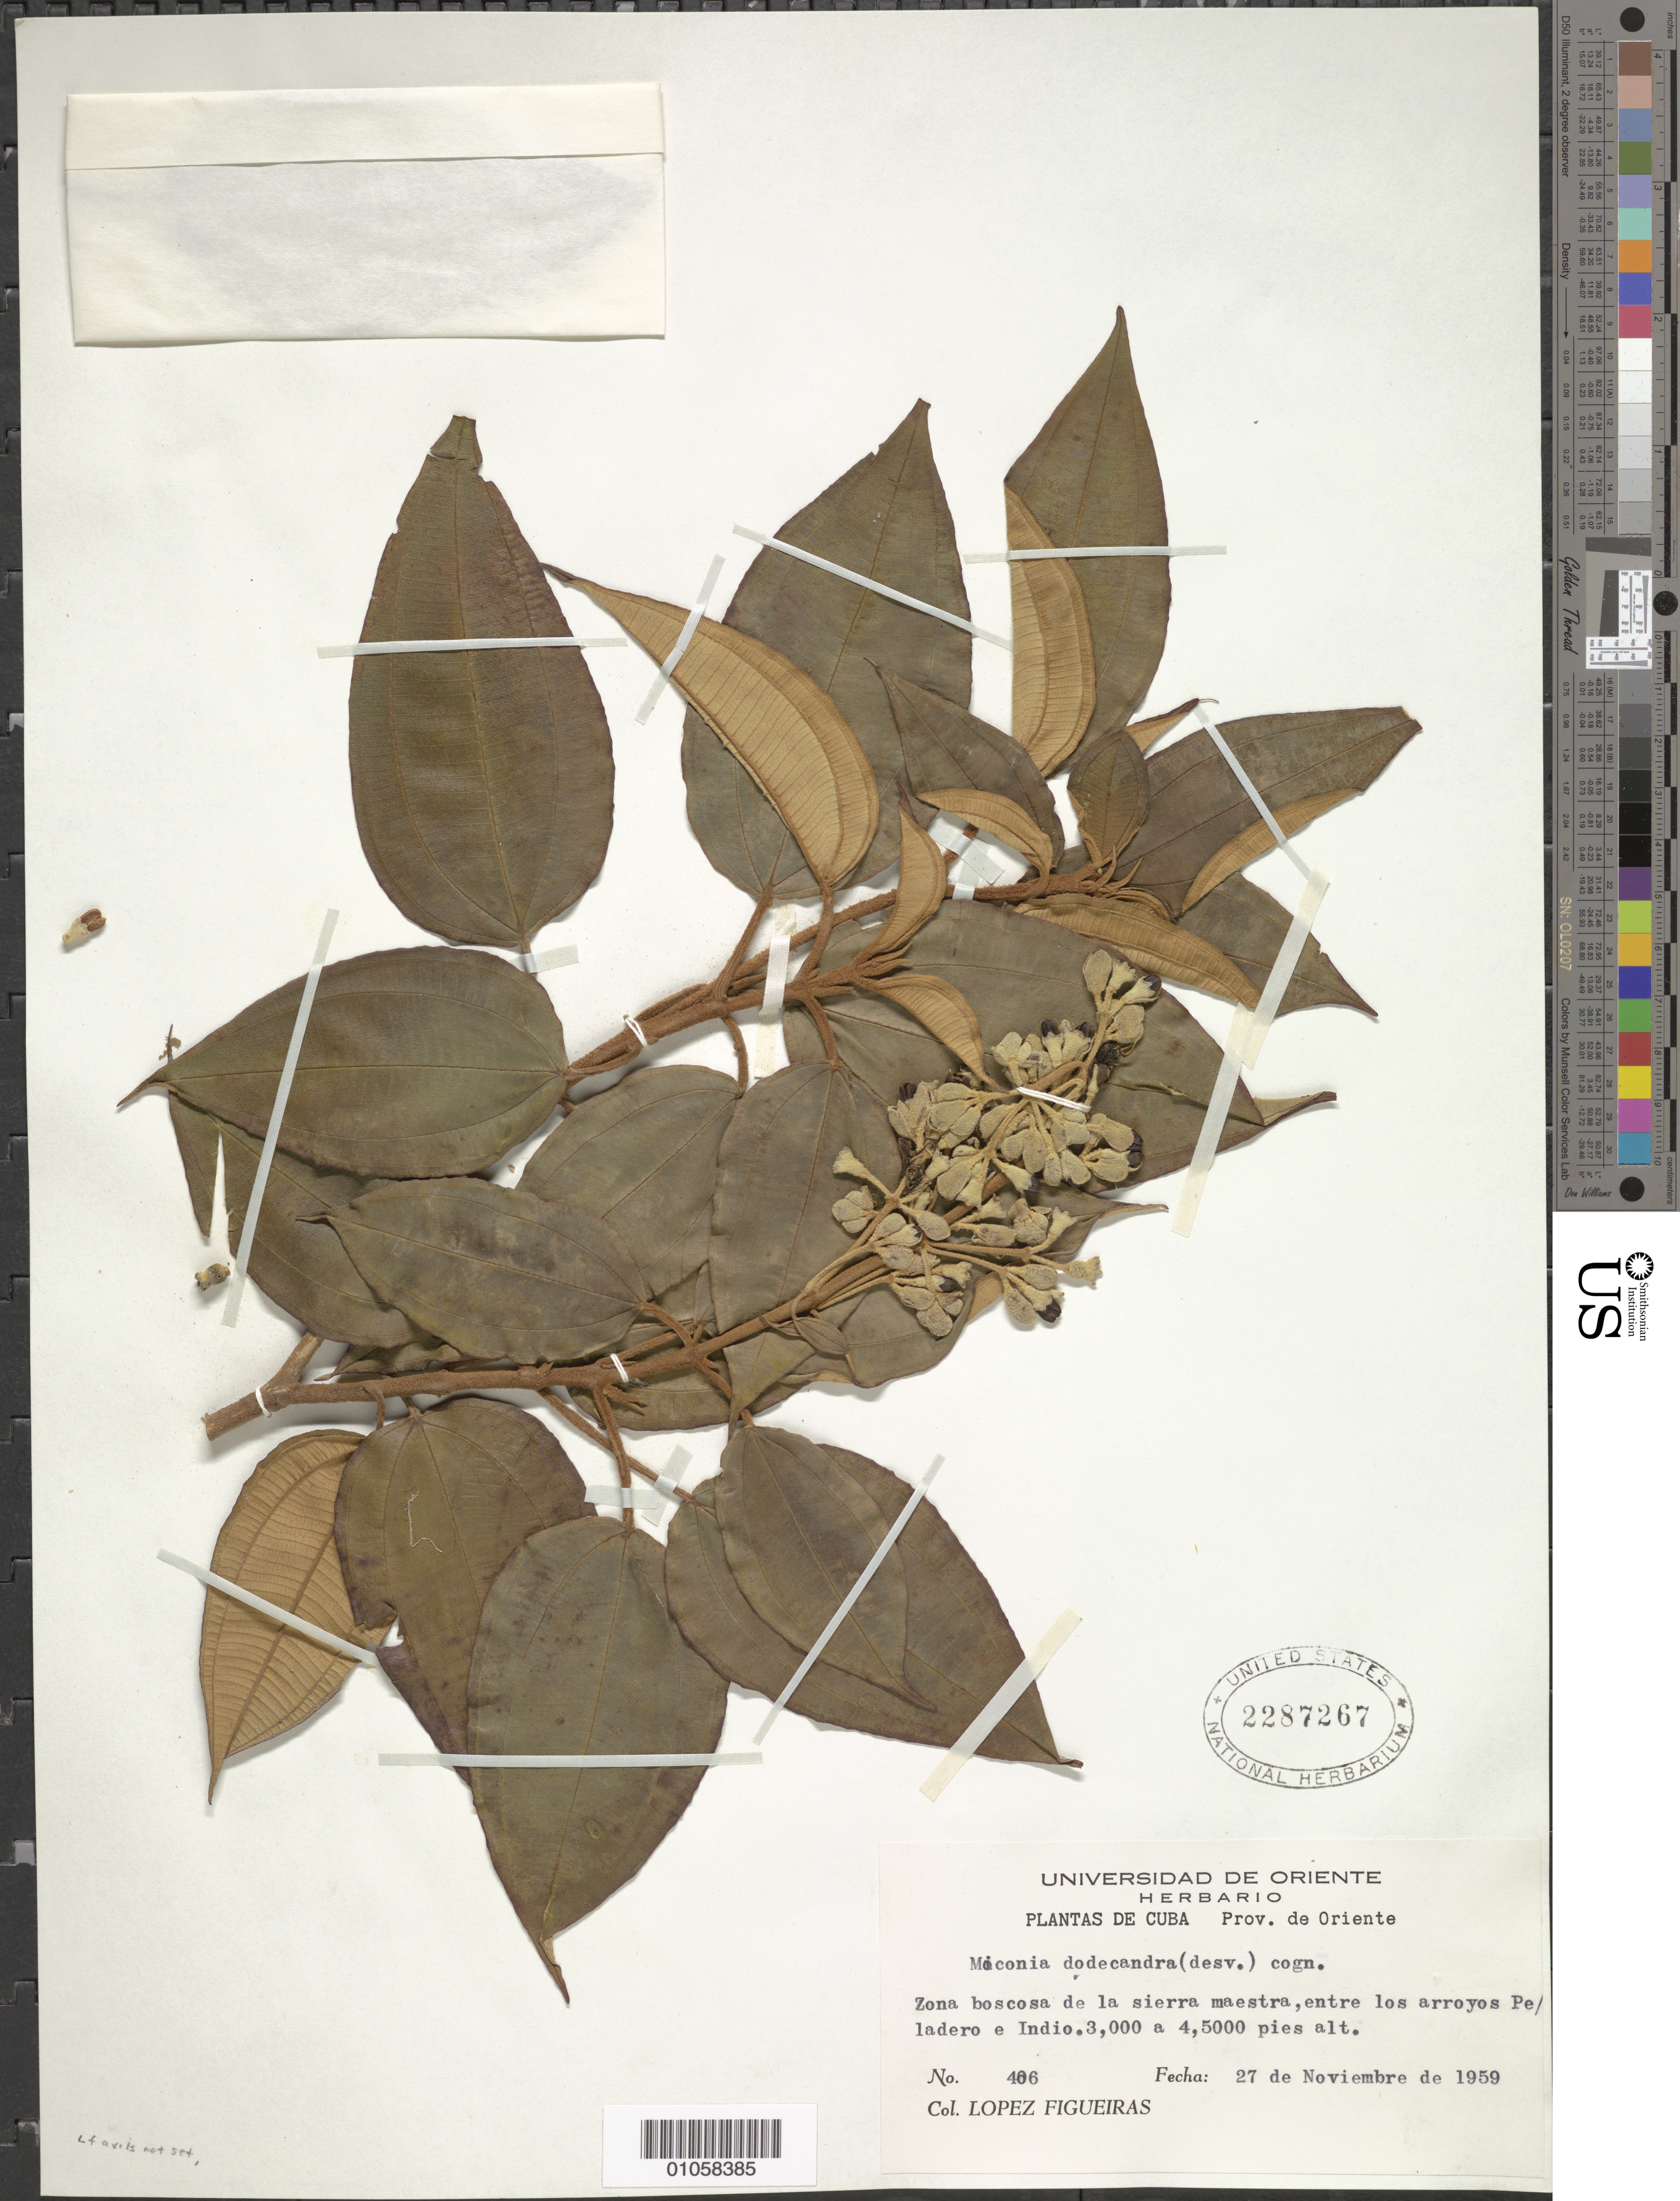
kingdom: Plantae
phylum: Tracheophyta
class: Magnoliopsida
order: Myrtales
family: Melastomataceae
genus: Miconia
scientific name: Miconia dodecandra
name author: Cogn.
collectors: M. López Figueiras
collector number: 406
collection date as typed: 27 Nov 1959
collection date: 1959-11-27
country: Cuba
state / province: Oriente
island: Cuba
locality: Sierra Maestra Entre los arroyos Peladera e Indio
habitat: Zona boscosa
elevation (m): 914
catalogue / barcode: US 2287267